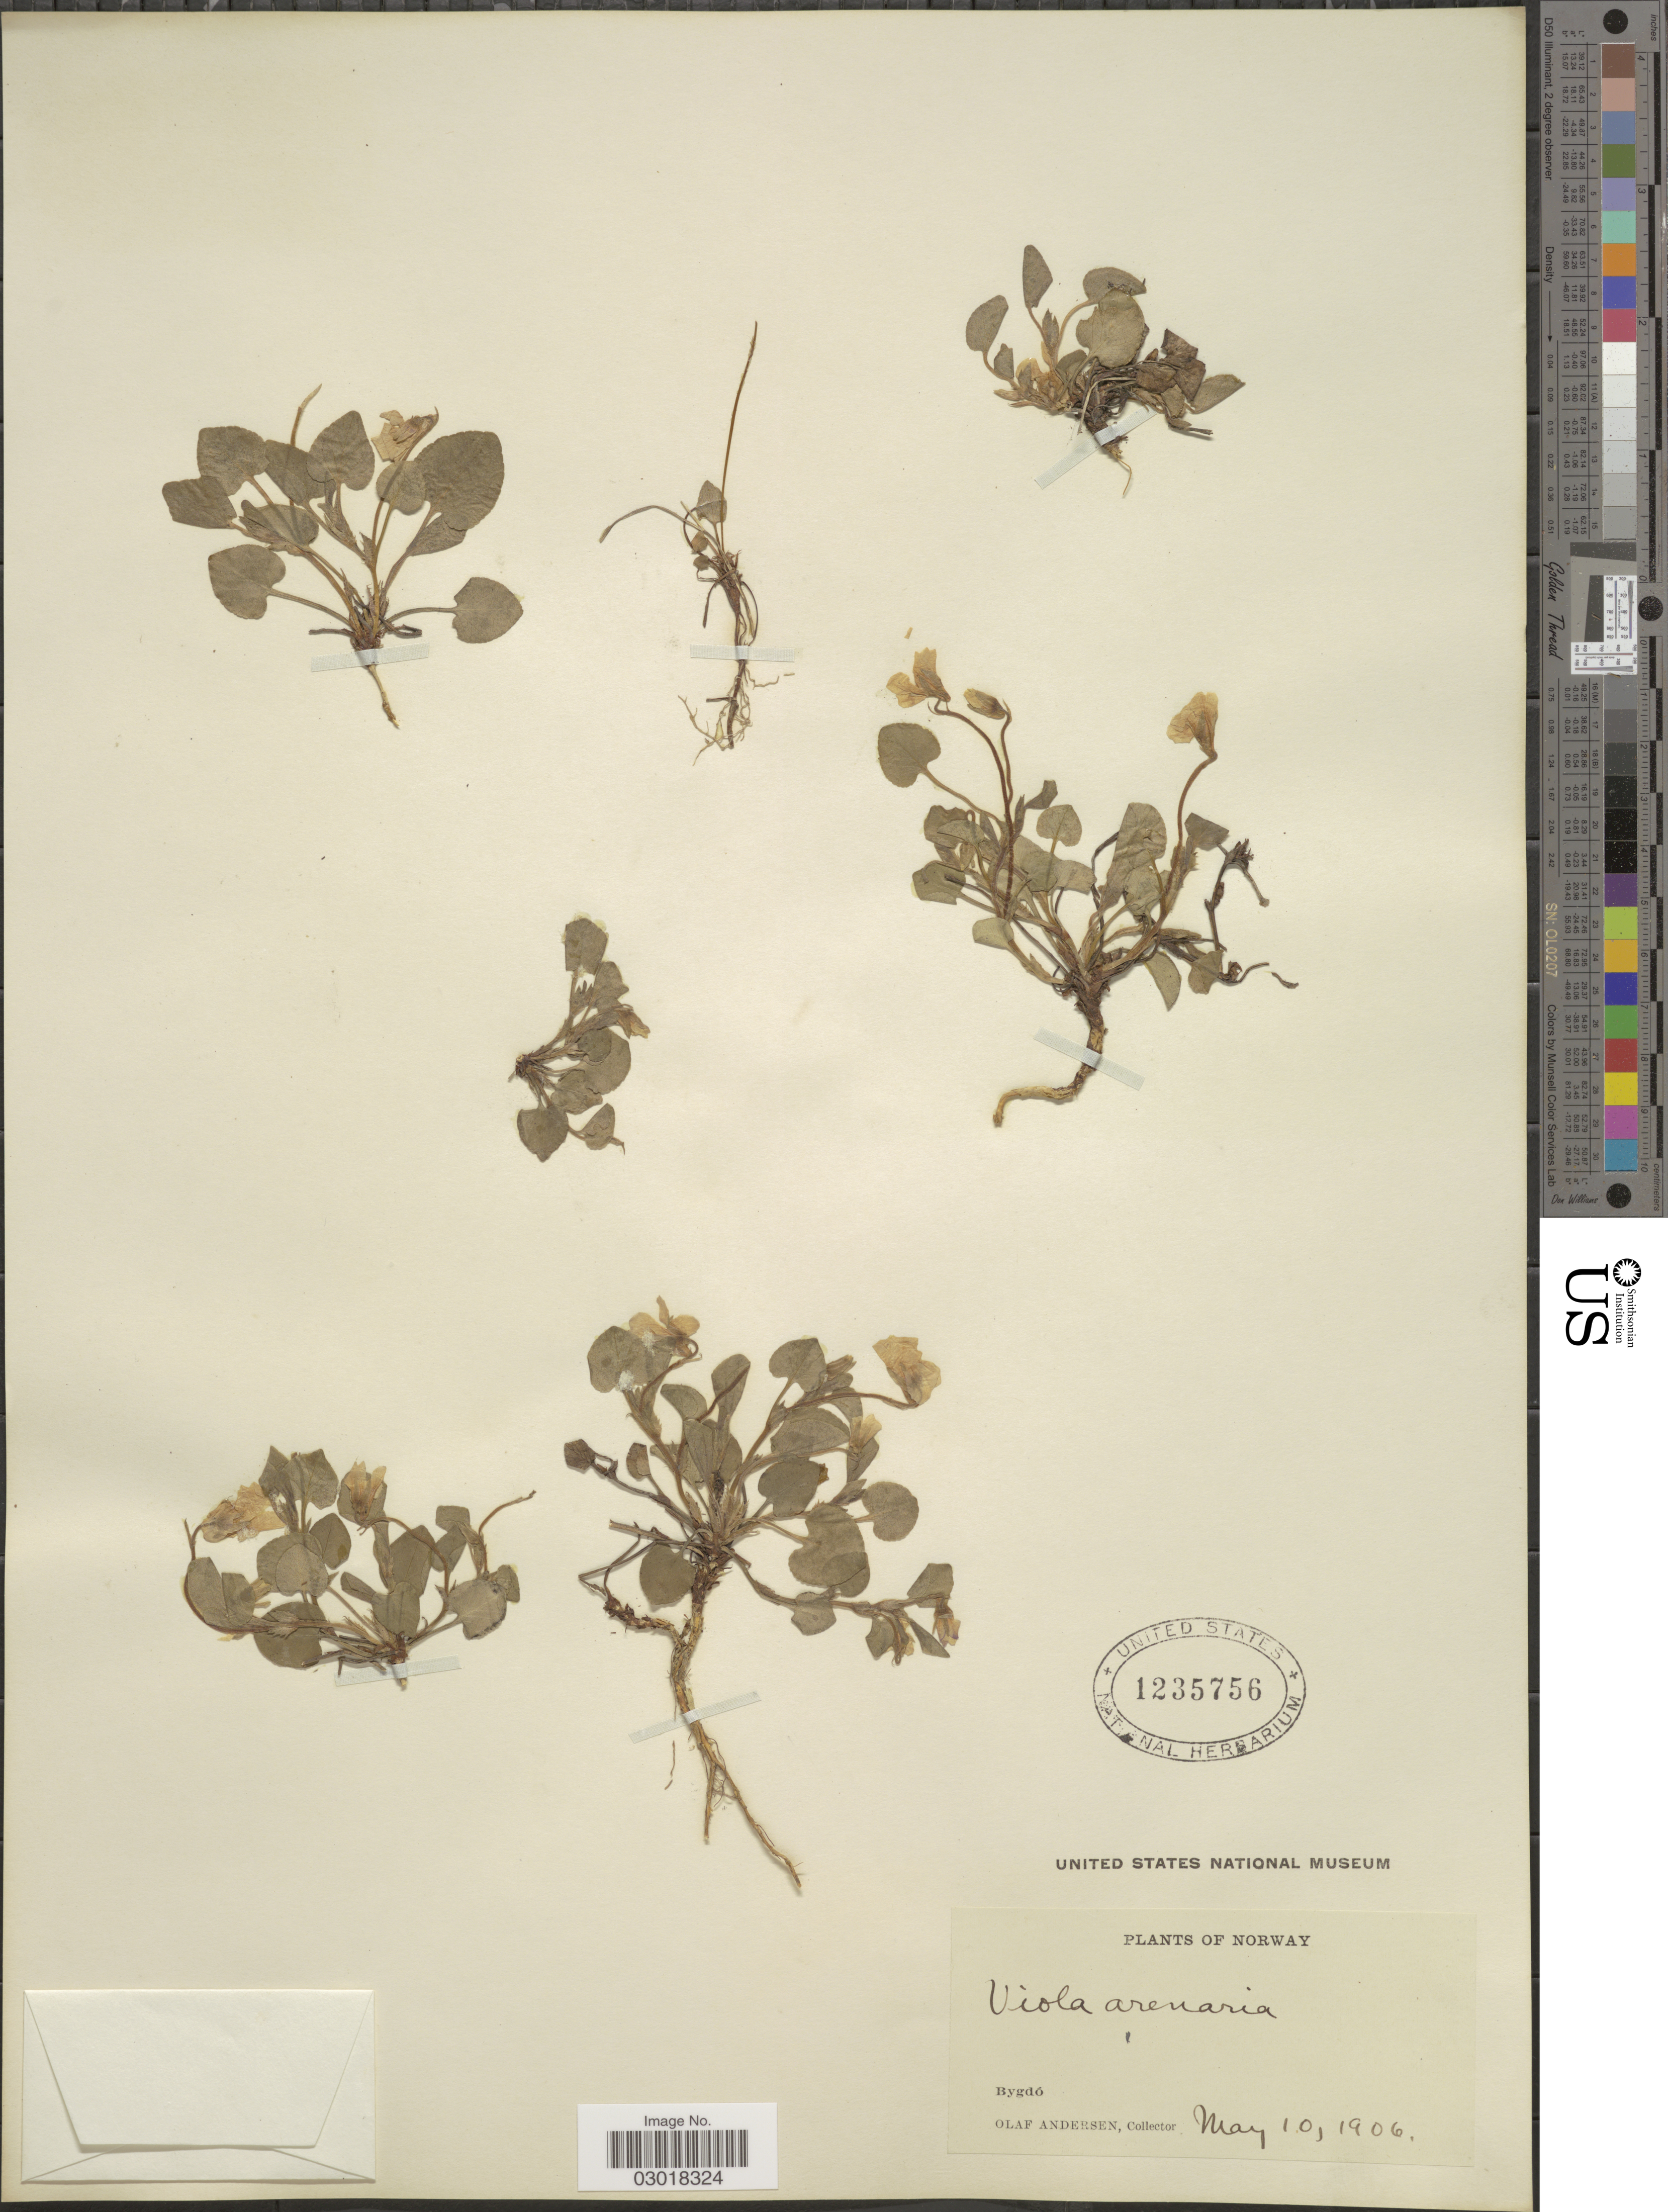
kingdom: Plantae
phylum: Tracheophyta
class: Magnoliopsida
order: Malpighiales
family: Violaceae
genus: Viola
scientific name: Viola arenaria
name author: DC.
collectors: O. Andersen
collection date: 1906-05-10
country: Norway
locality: Bygdó.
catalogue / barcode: US 1235756